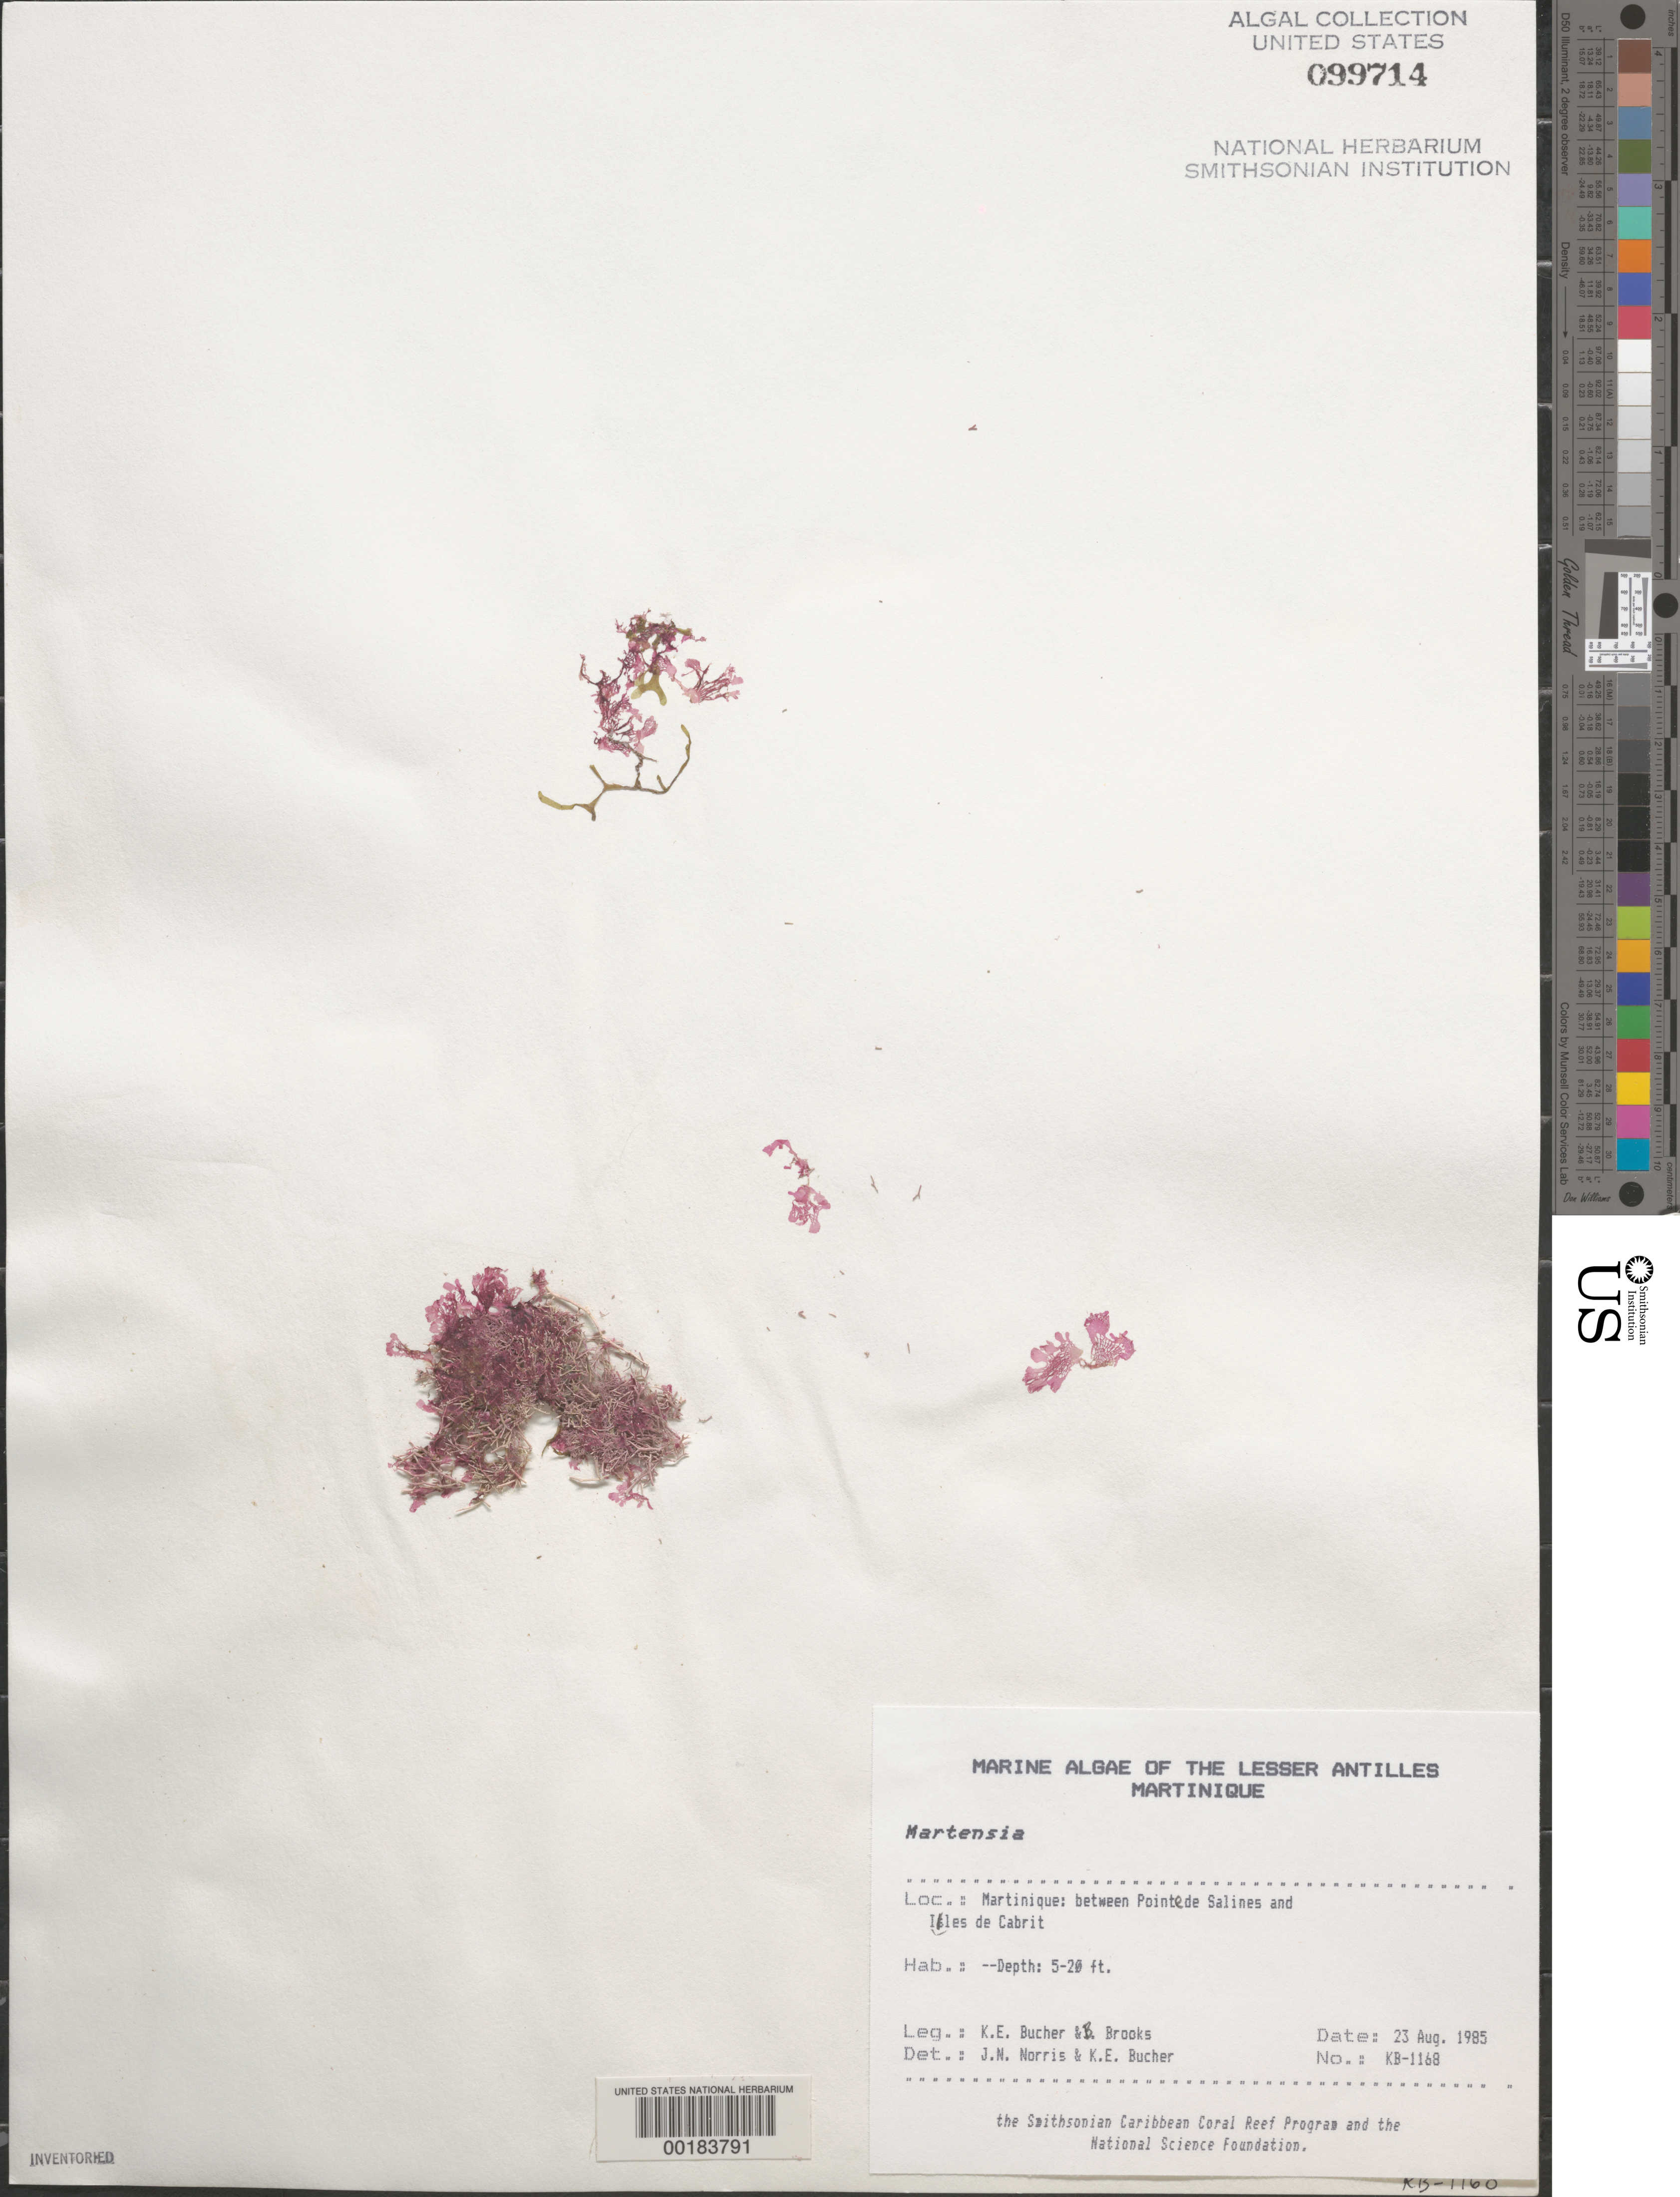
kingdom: Plantae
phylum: Rhodophyta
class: Florideophyceae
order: Ceramiales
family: Delesseriaceae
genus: Martensia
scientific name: Martensia sp.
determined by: Norris, J. N.; Bucher, K. E.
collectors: K. E. Bucher & B. Brooks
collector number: Kb-1168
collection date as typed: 23 Aug 1985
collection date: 1985-08-23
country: Martinique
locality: Between Pointe de Salines and Iles de Cabrit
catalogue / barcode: US 99714